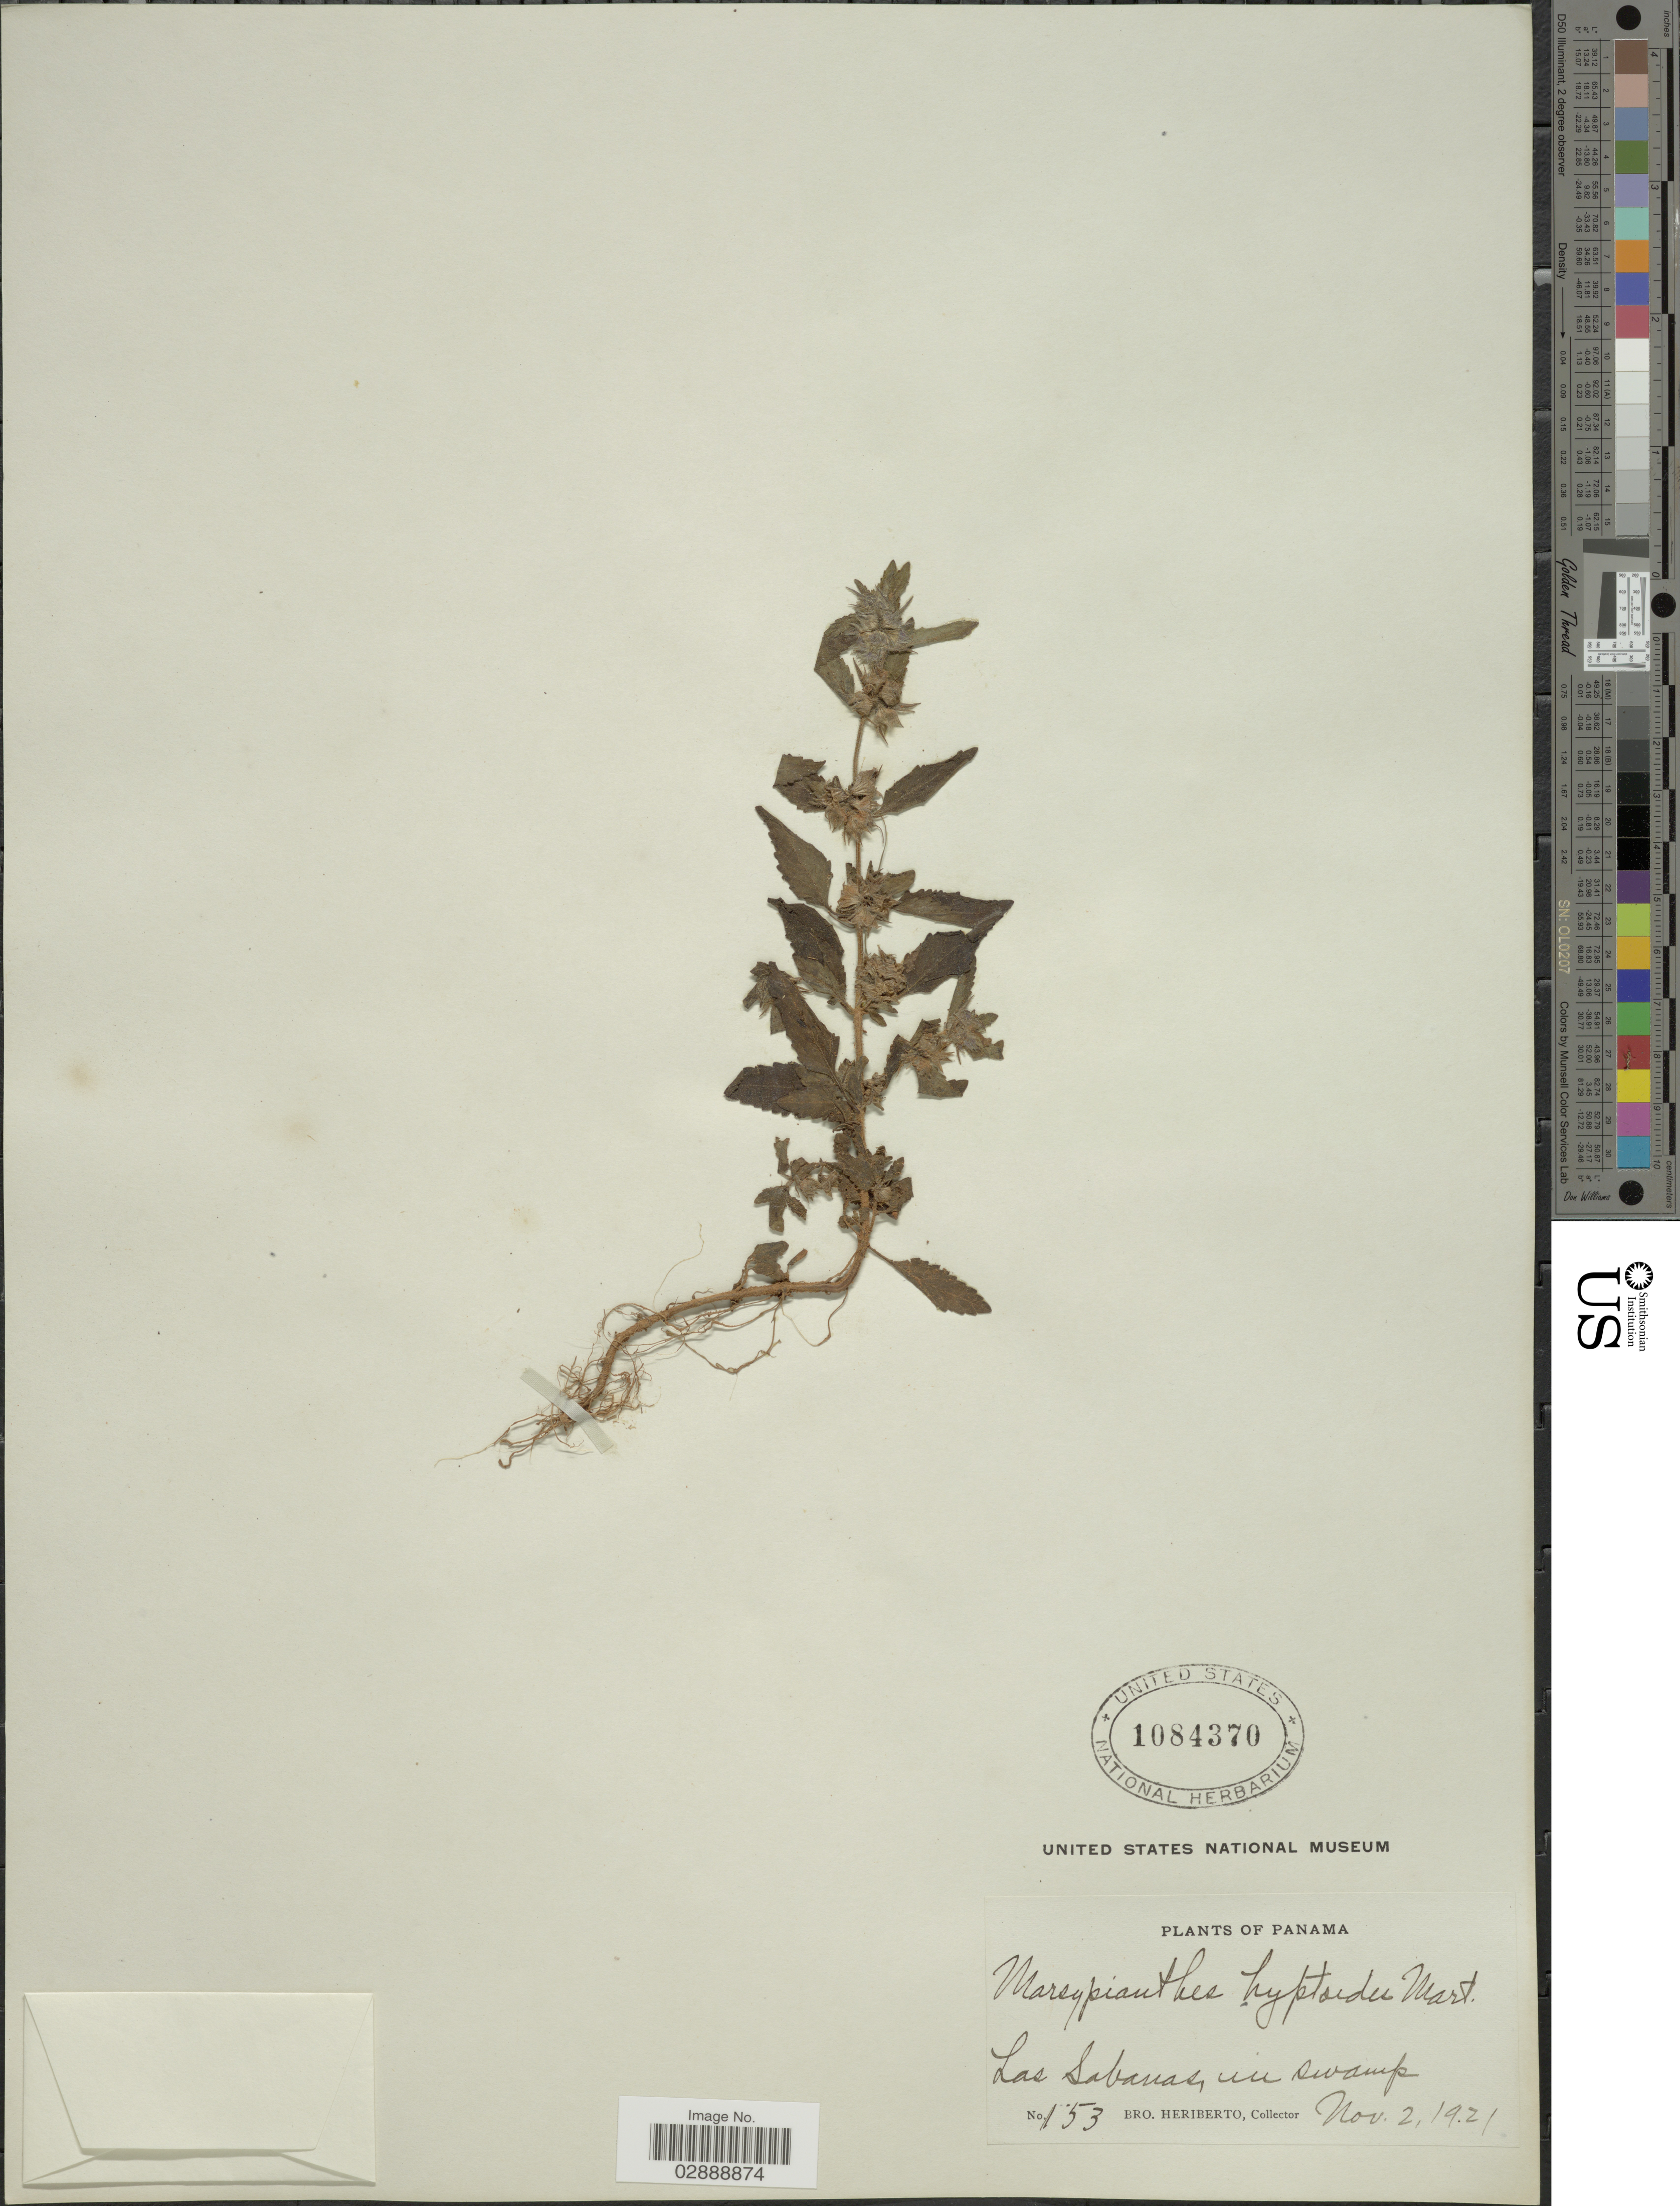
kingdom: Plantae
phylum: Tracheophyta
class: Magnoliopsida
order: Lamiales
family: Lamiaceae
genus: Marsypianthes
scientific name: Marsypianthes chamaedrys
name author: (Vahl) Kuntze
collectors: B. Heriberto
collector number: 153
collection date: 1921-11-02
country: Panama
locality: Las Sabanas.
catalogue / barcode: US 1084370